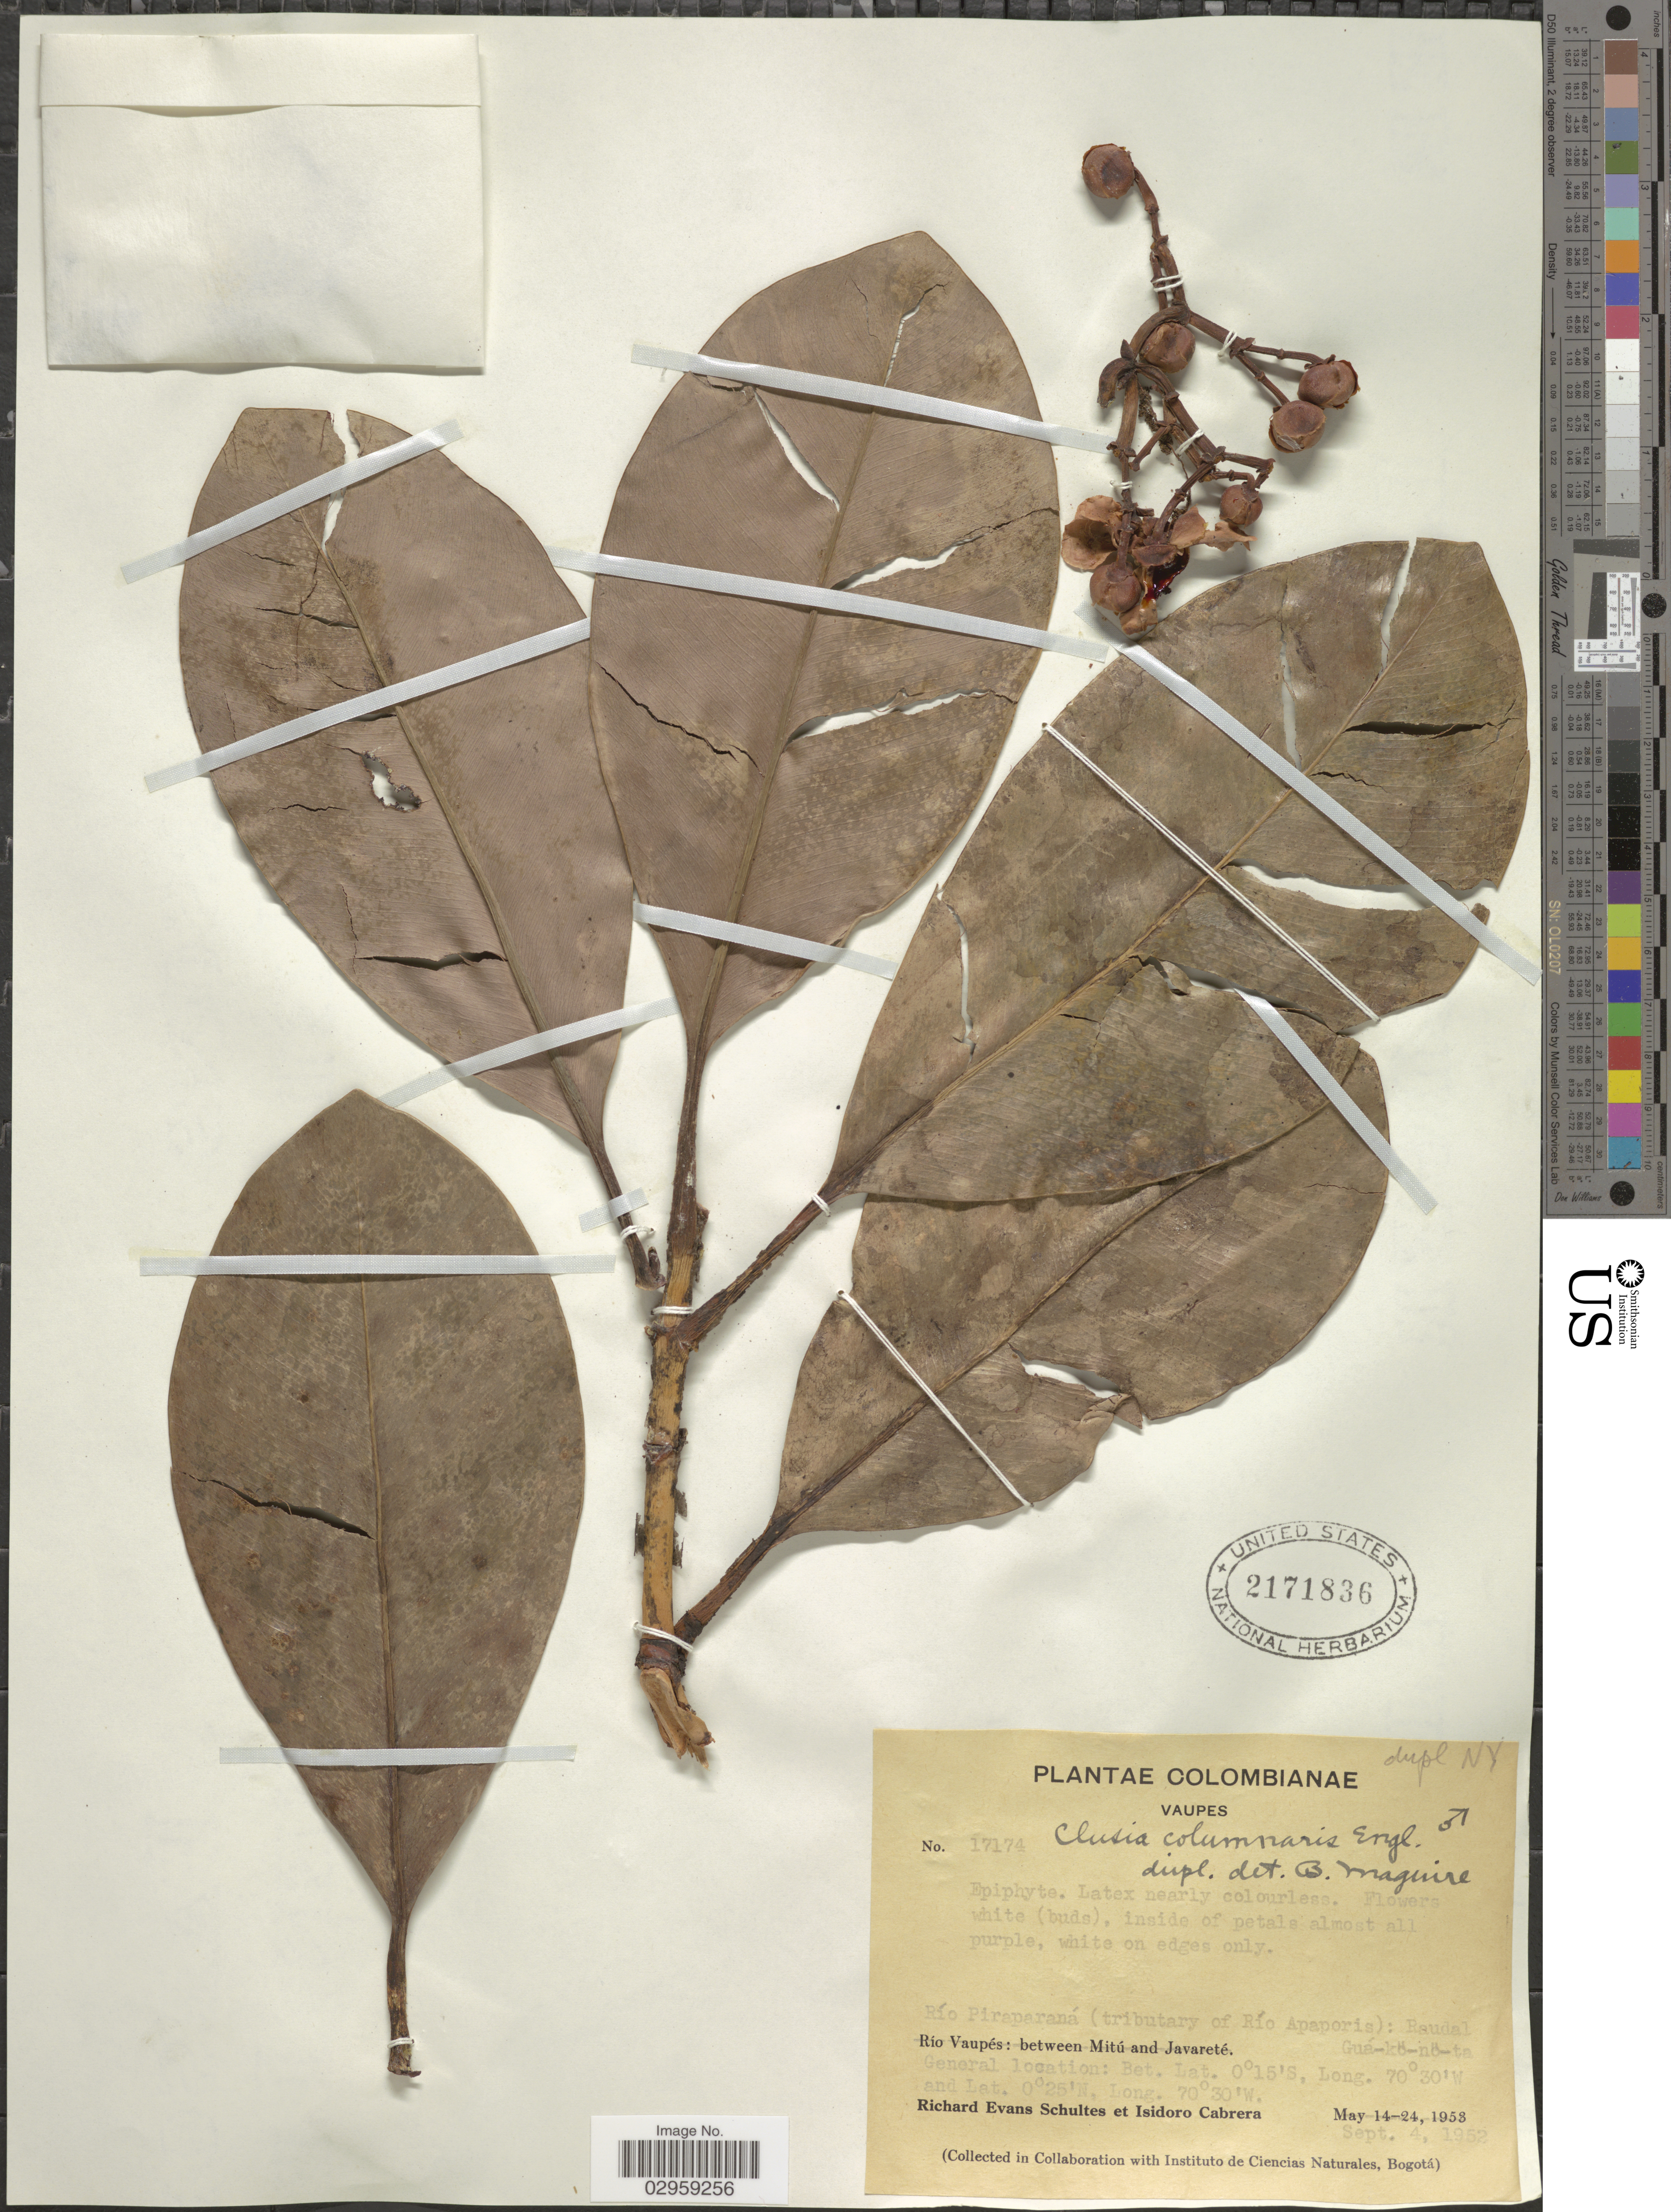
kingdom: Plantae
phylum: Tracheophyta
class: Magnoliopsida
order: Malpighiales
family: Clusiaceae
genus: Clusia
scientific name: Clusia columnaris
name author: Engl.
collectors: R. E. Schultes & I. Cabrera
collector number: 17174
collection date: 1952-09-04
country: Colombia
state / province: Vaupés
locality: Río Piraparaná (tributary of Río Apaporis): Raudal Guá-kö-nö-ta.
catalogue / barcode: US 2171836